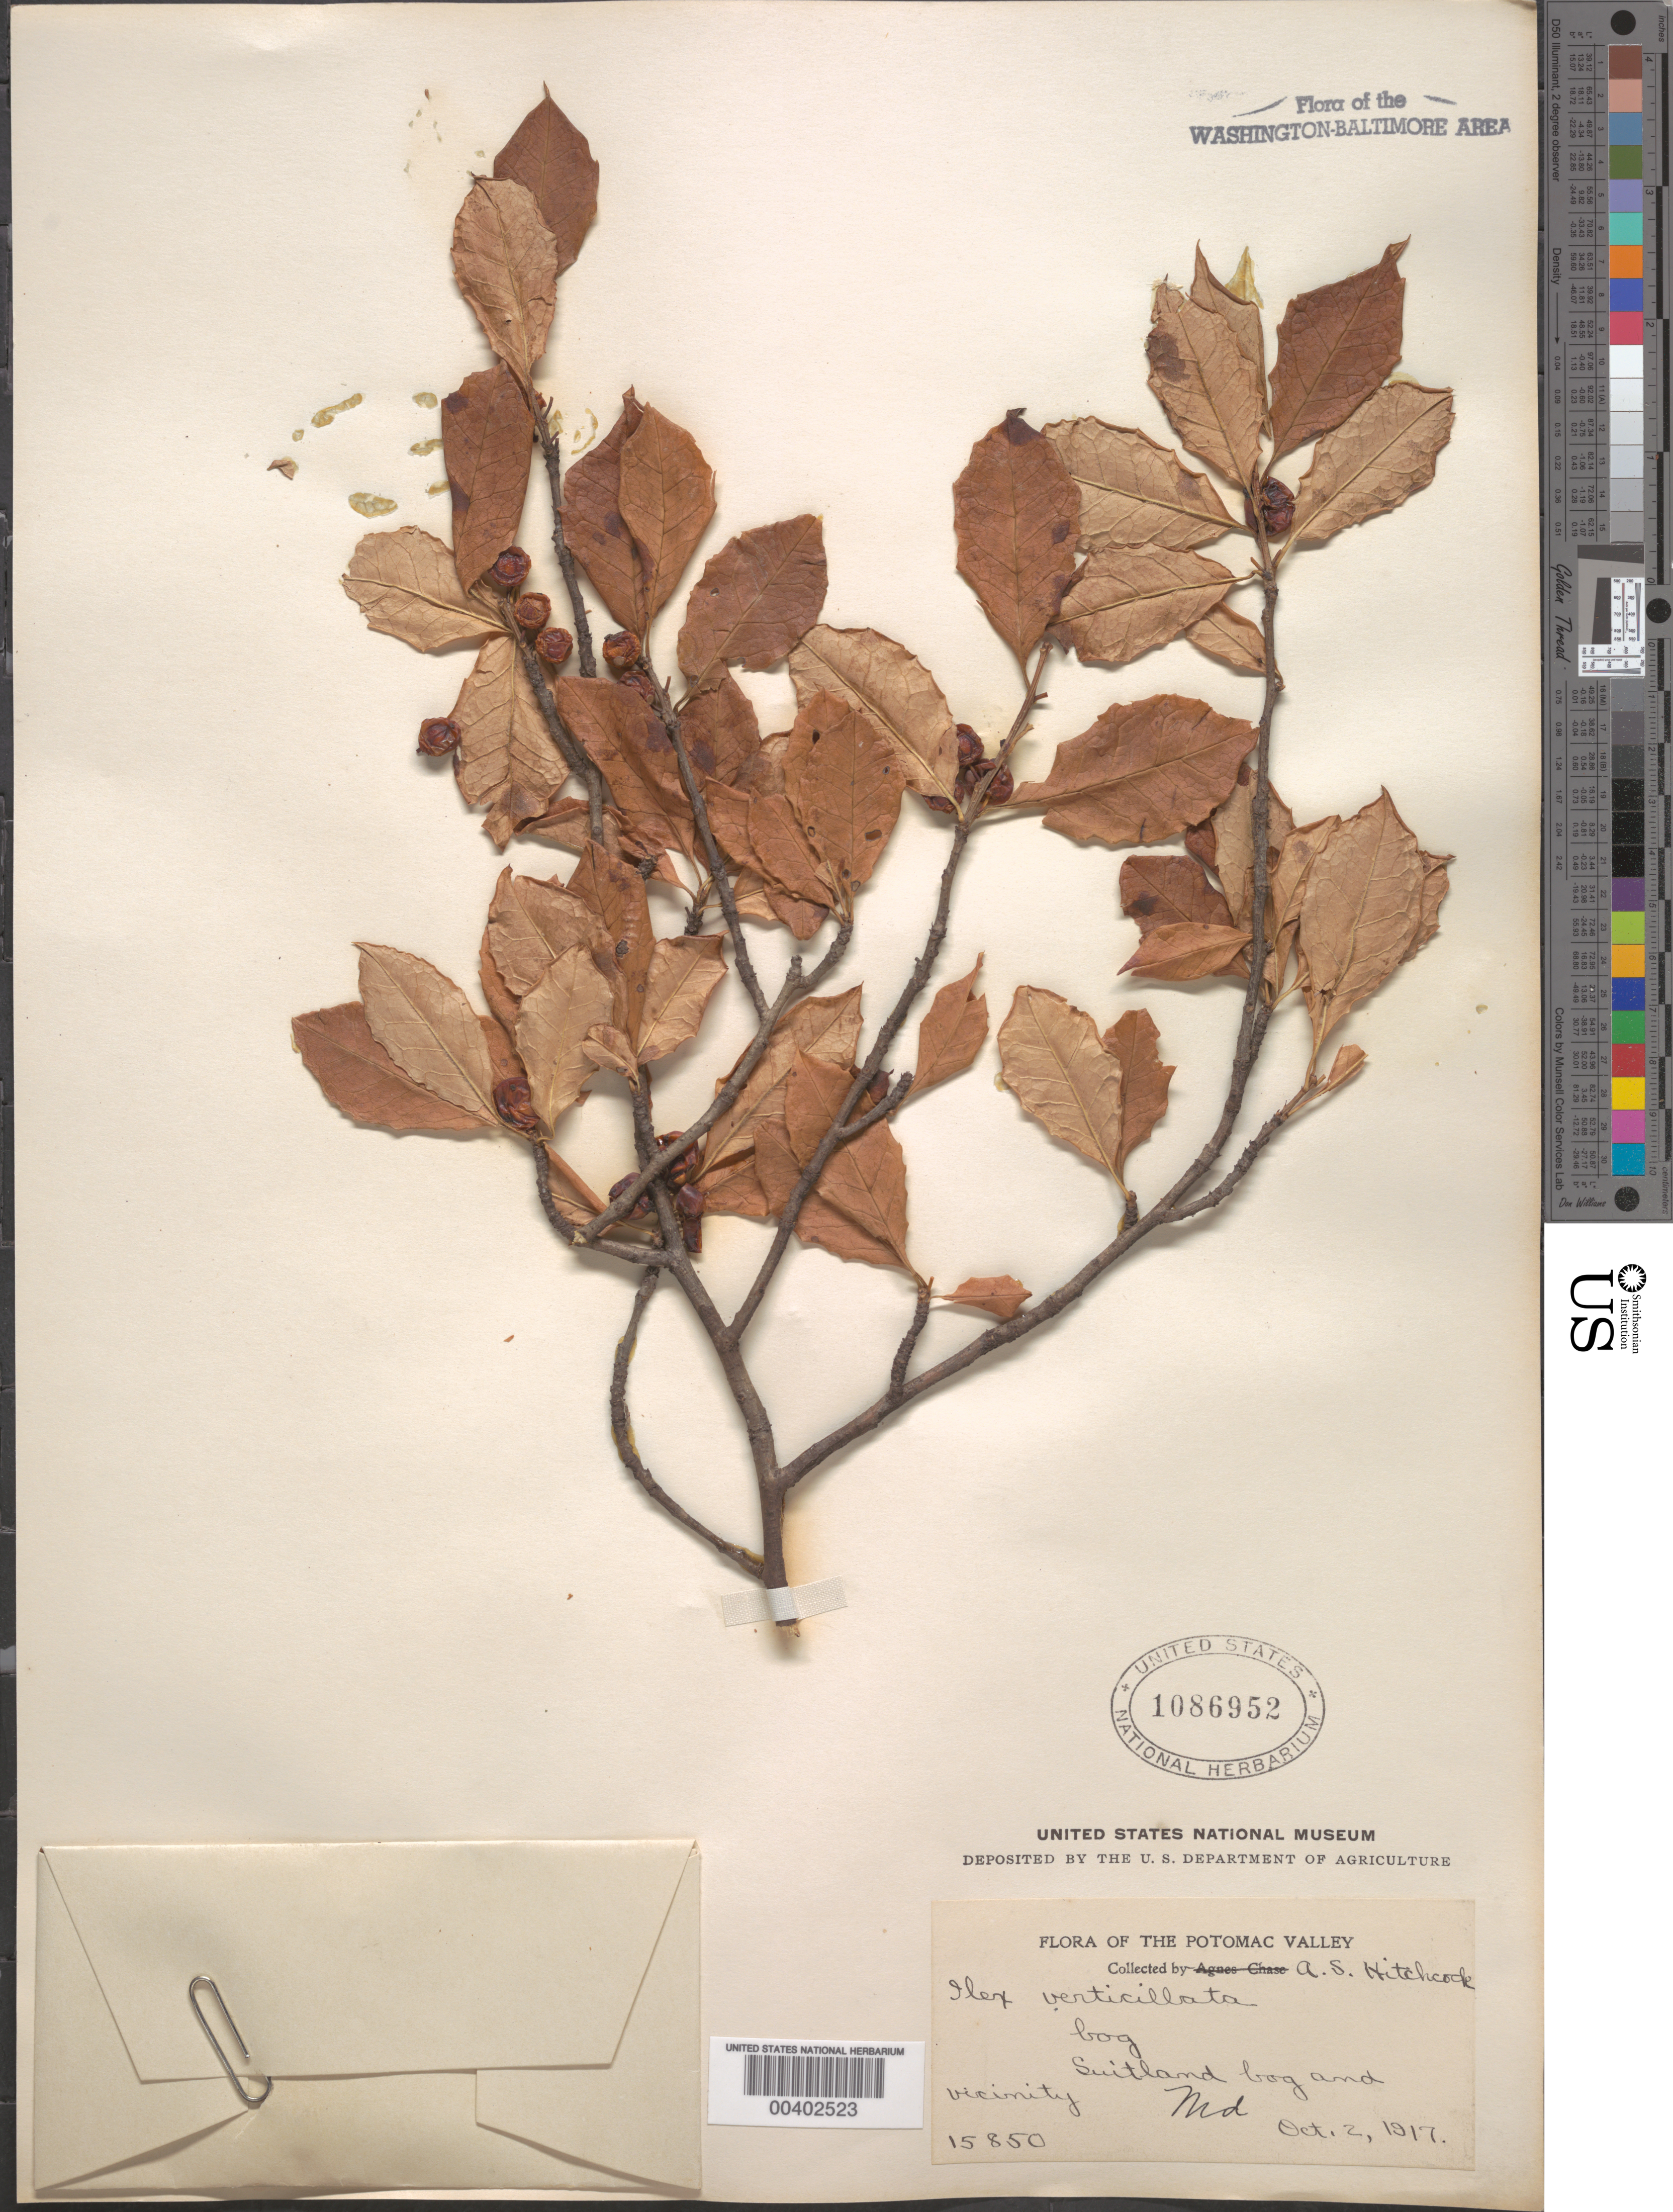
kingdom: Plantae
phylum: Tracheophyta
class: Magnoliopsida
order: Aquifoliales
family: Aquifoliaceae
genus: Ilex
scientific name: Ilex verticillata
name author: (L.) A. Gray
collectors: A. S. Hitchcock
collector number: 15850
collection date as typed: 02 Oct 1917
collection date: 1917-10-02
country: United States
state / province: Maryland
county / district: Prince George's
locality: Suitland Bog and vicinity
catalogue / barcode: US 1086952